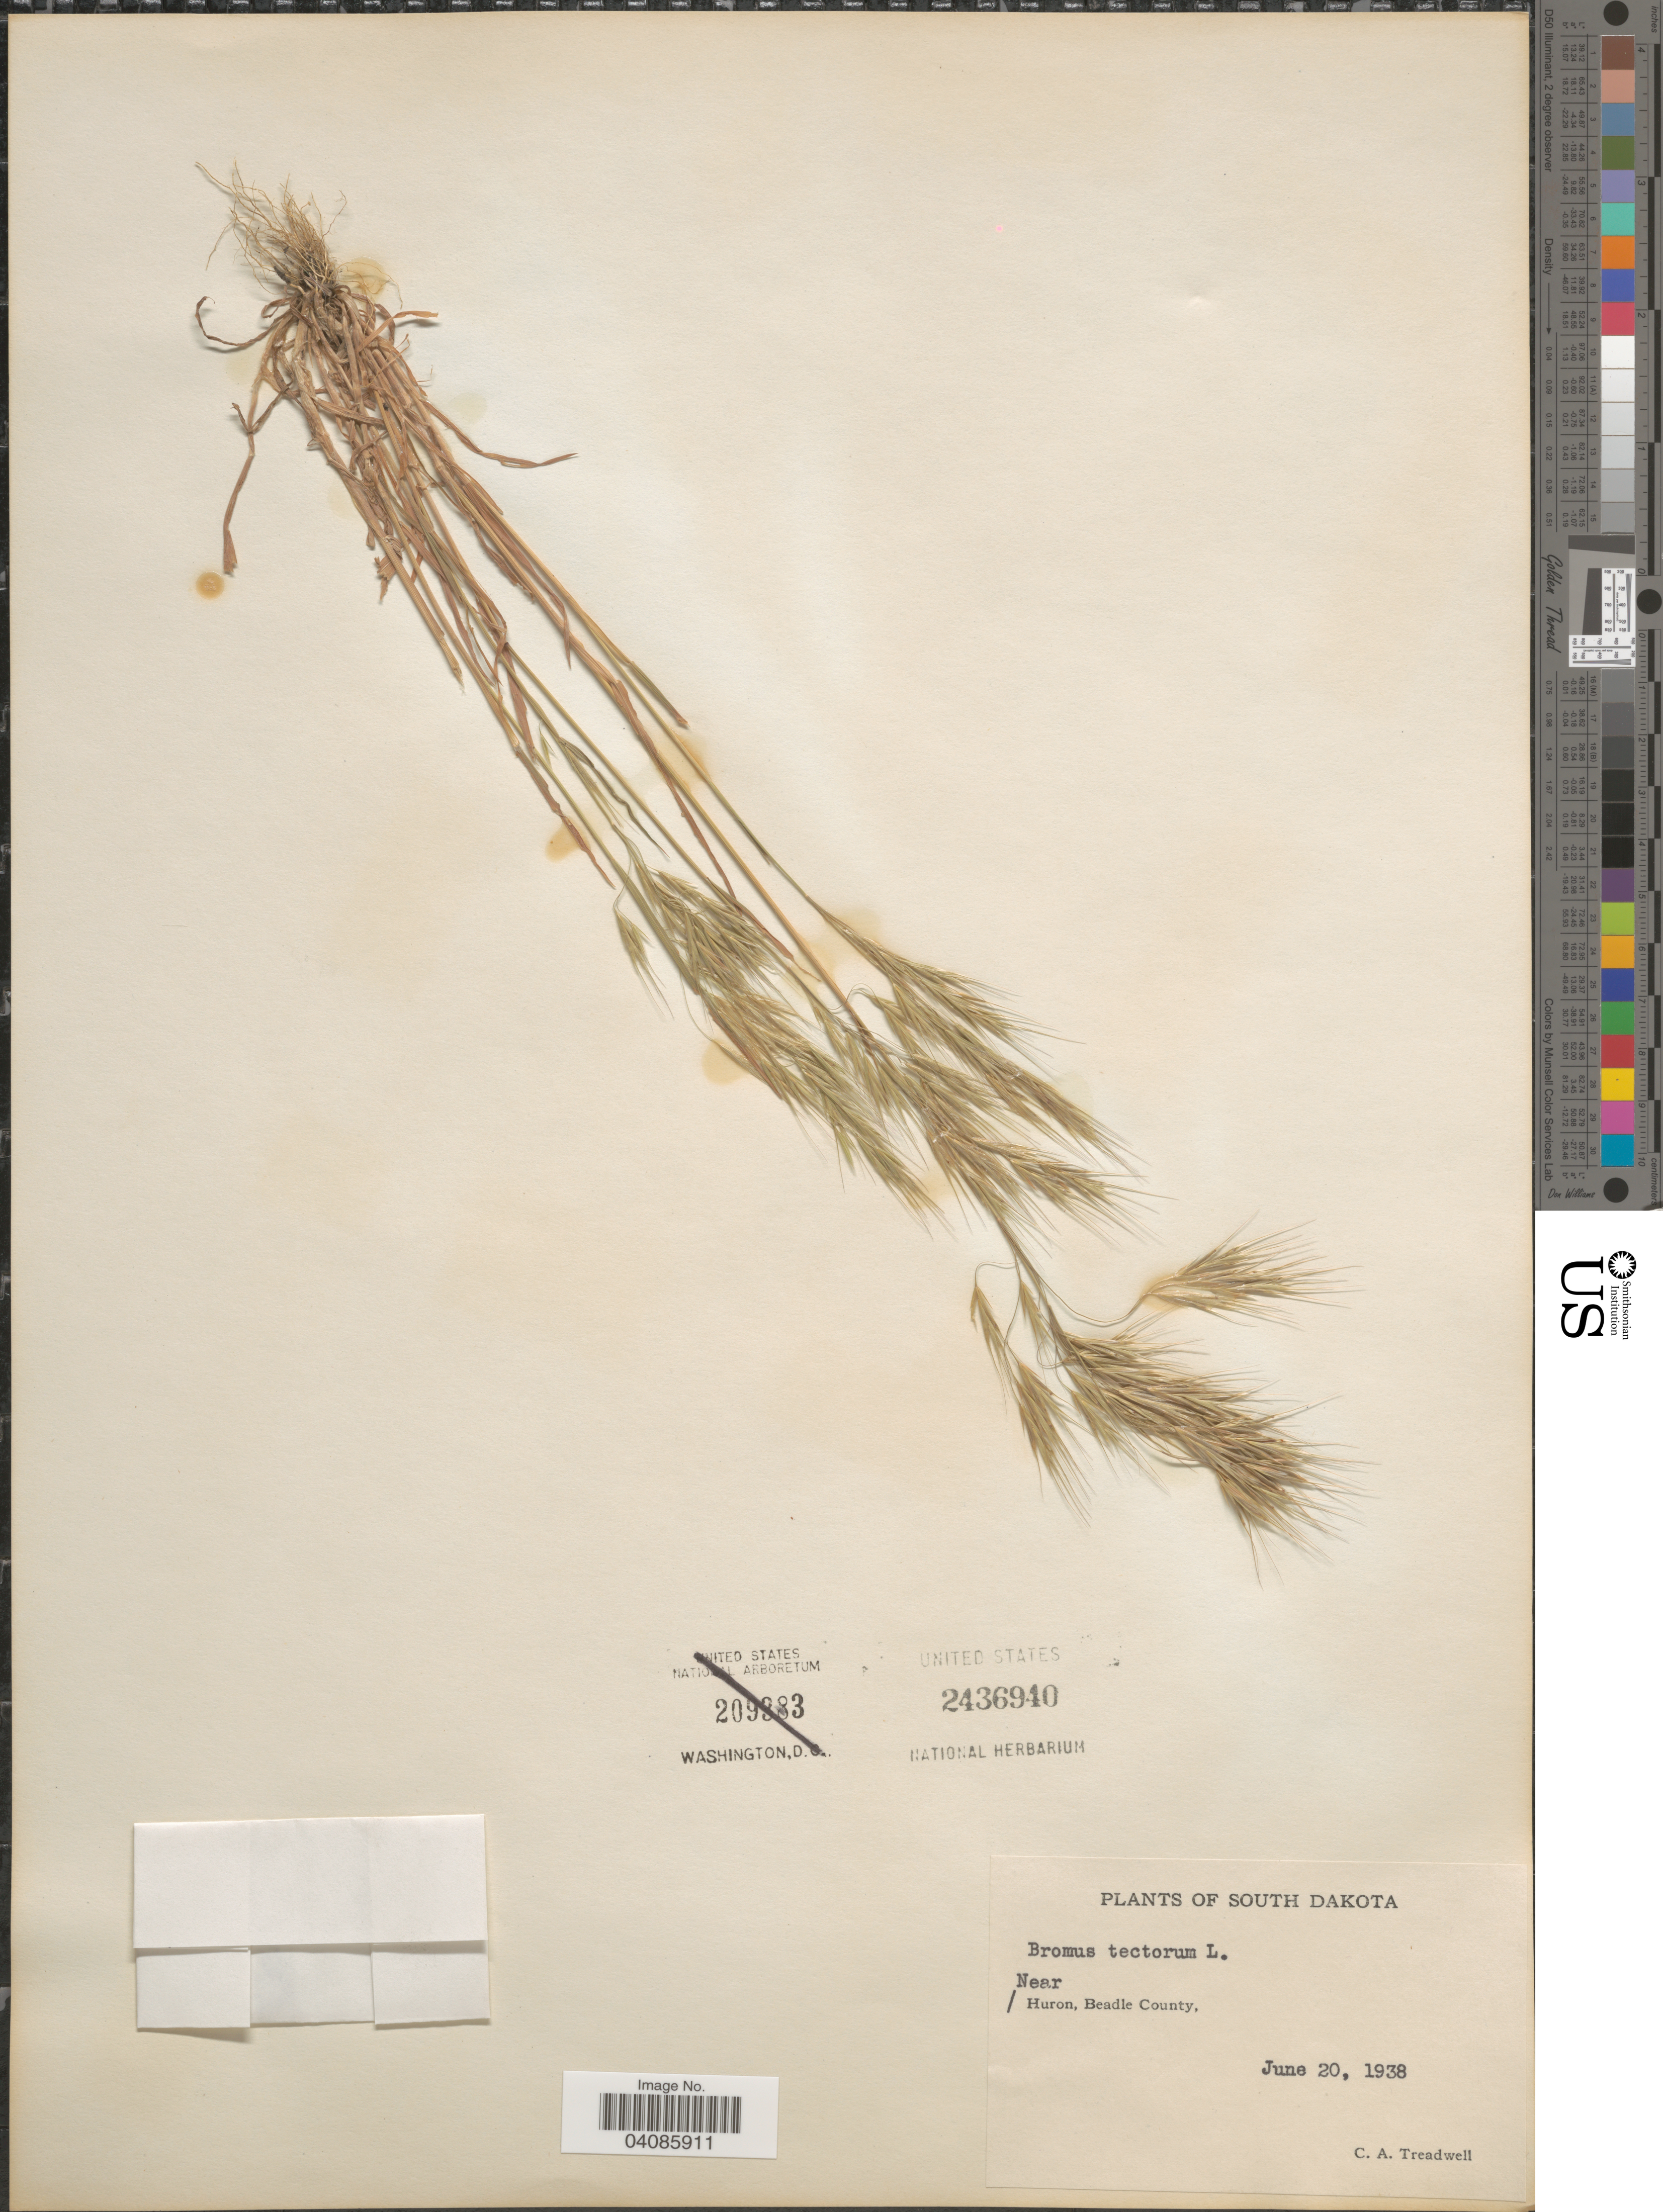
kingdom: Plantae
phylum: Tracheophyta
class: Liliopsida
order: Poales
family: Poaceae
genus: Bromus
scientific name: Bromus tectorum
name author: L.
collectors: C. Treadwell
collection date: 1938-06-20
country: United States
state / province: South Dakota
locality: Near Huron, Beadle County.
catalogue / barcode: US 2436940